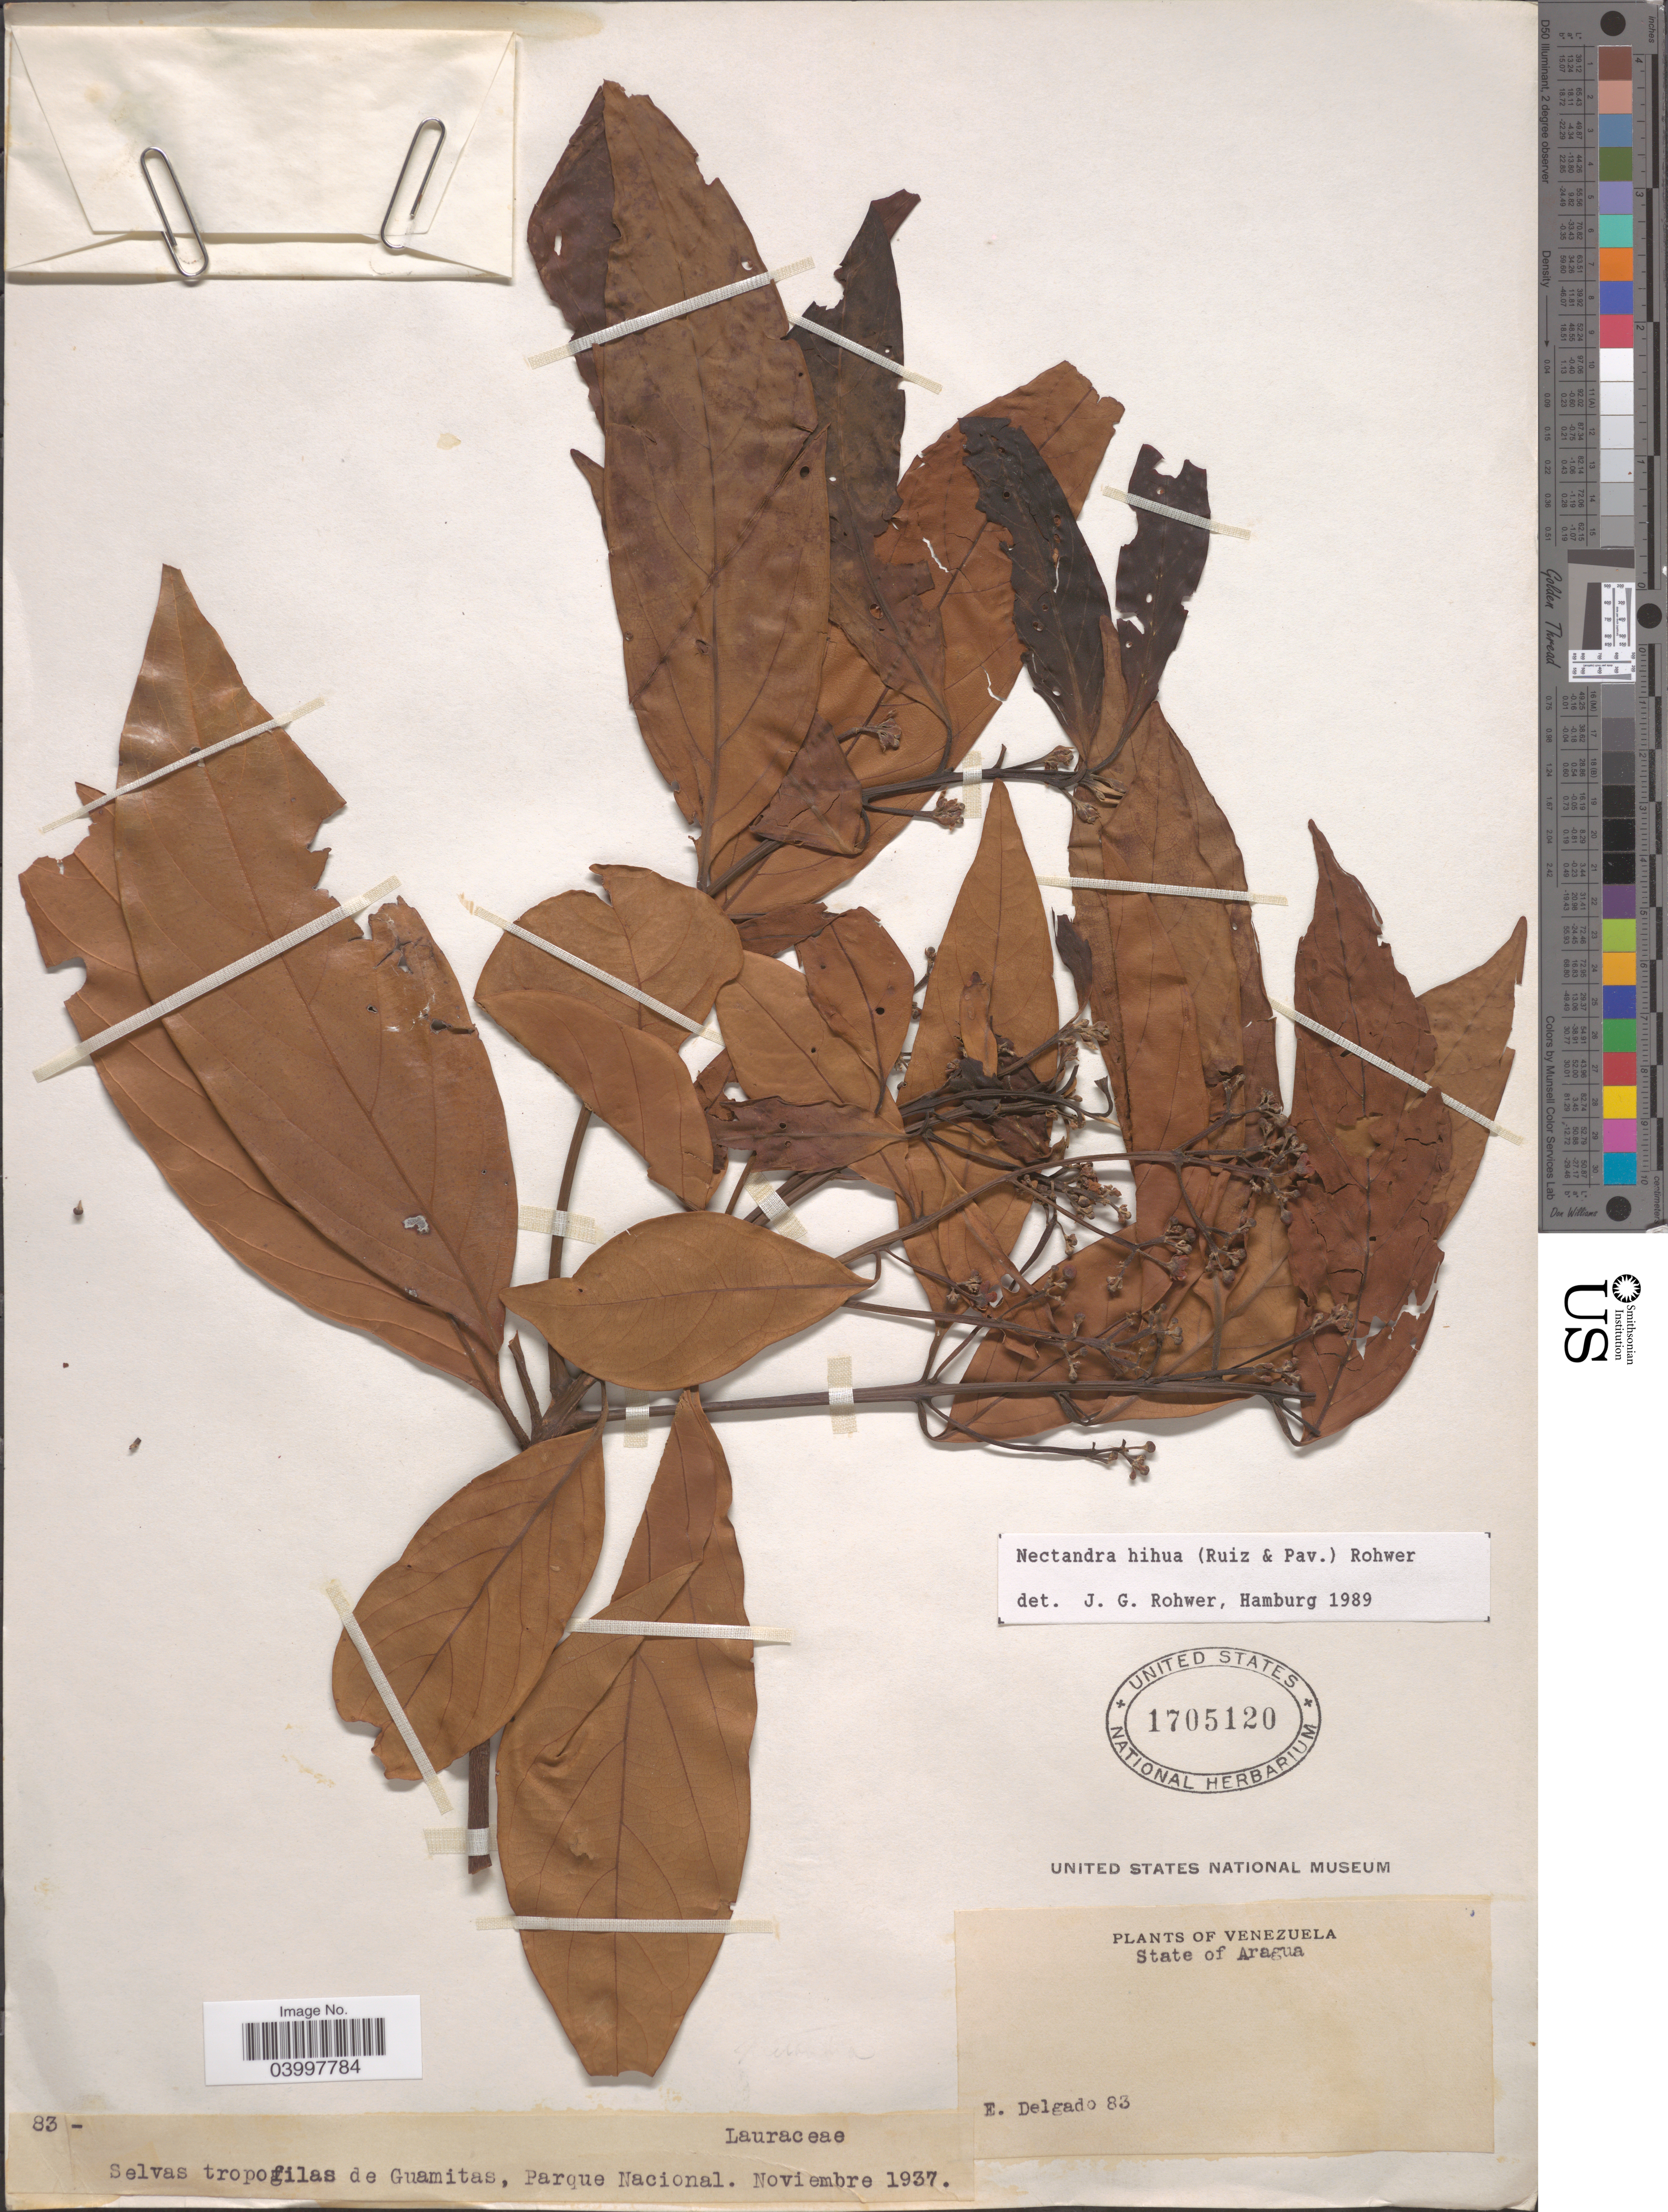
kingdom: Plantae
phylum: Tracheophyta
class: Magnoliopsida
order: Laurales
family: Lauraceae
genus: Nectandra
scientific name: Nectandra hihua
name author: (Ruiz & Pav.) Rohwer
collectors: E. Delgado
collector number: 83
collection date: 1937-11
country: Venezuela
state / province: Aragua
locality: Selvas tropofilas de Guamitas, Parque Nacional.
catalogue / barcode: US 1705120